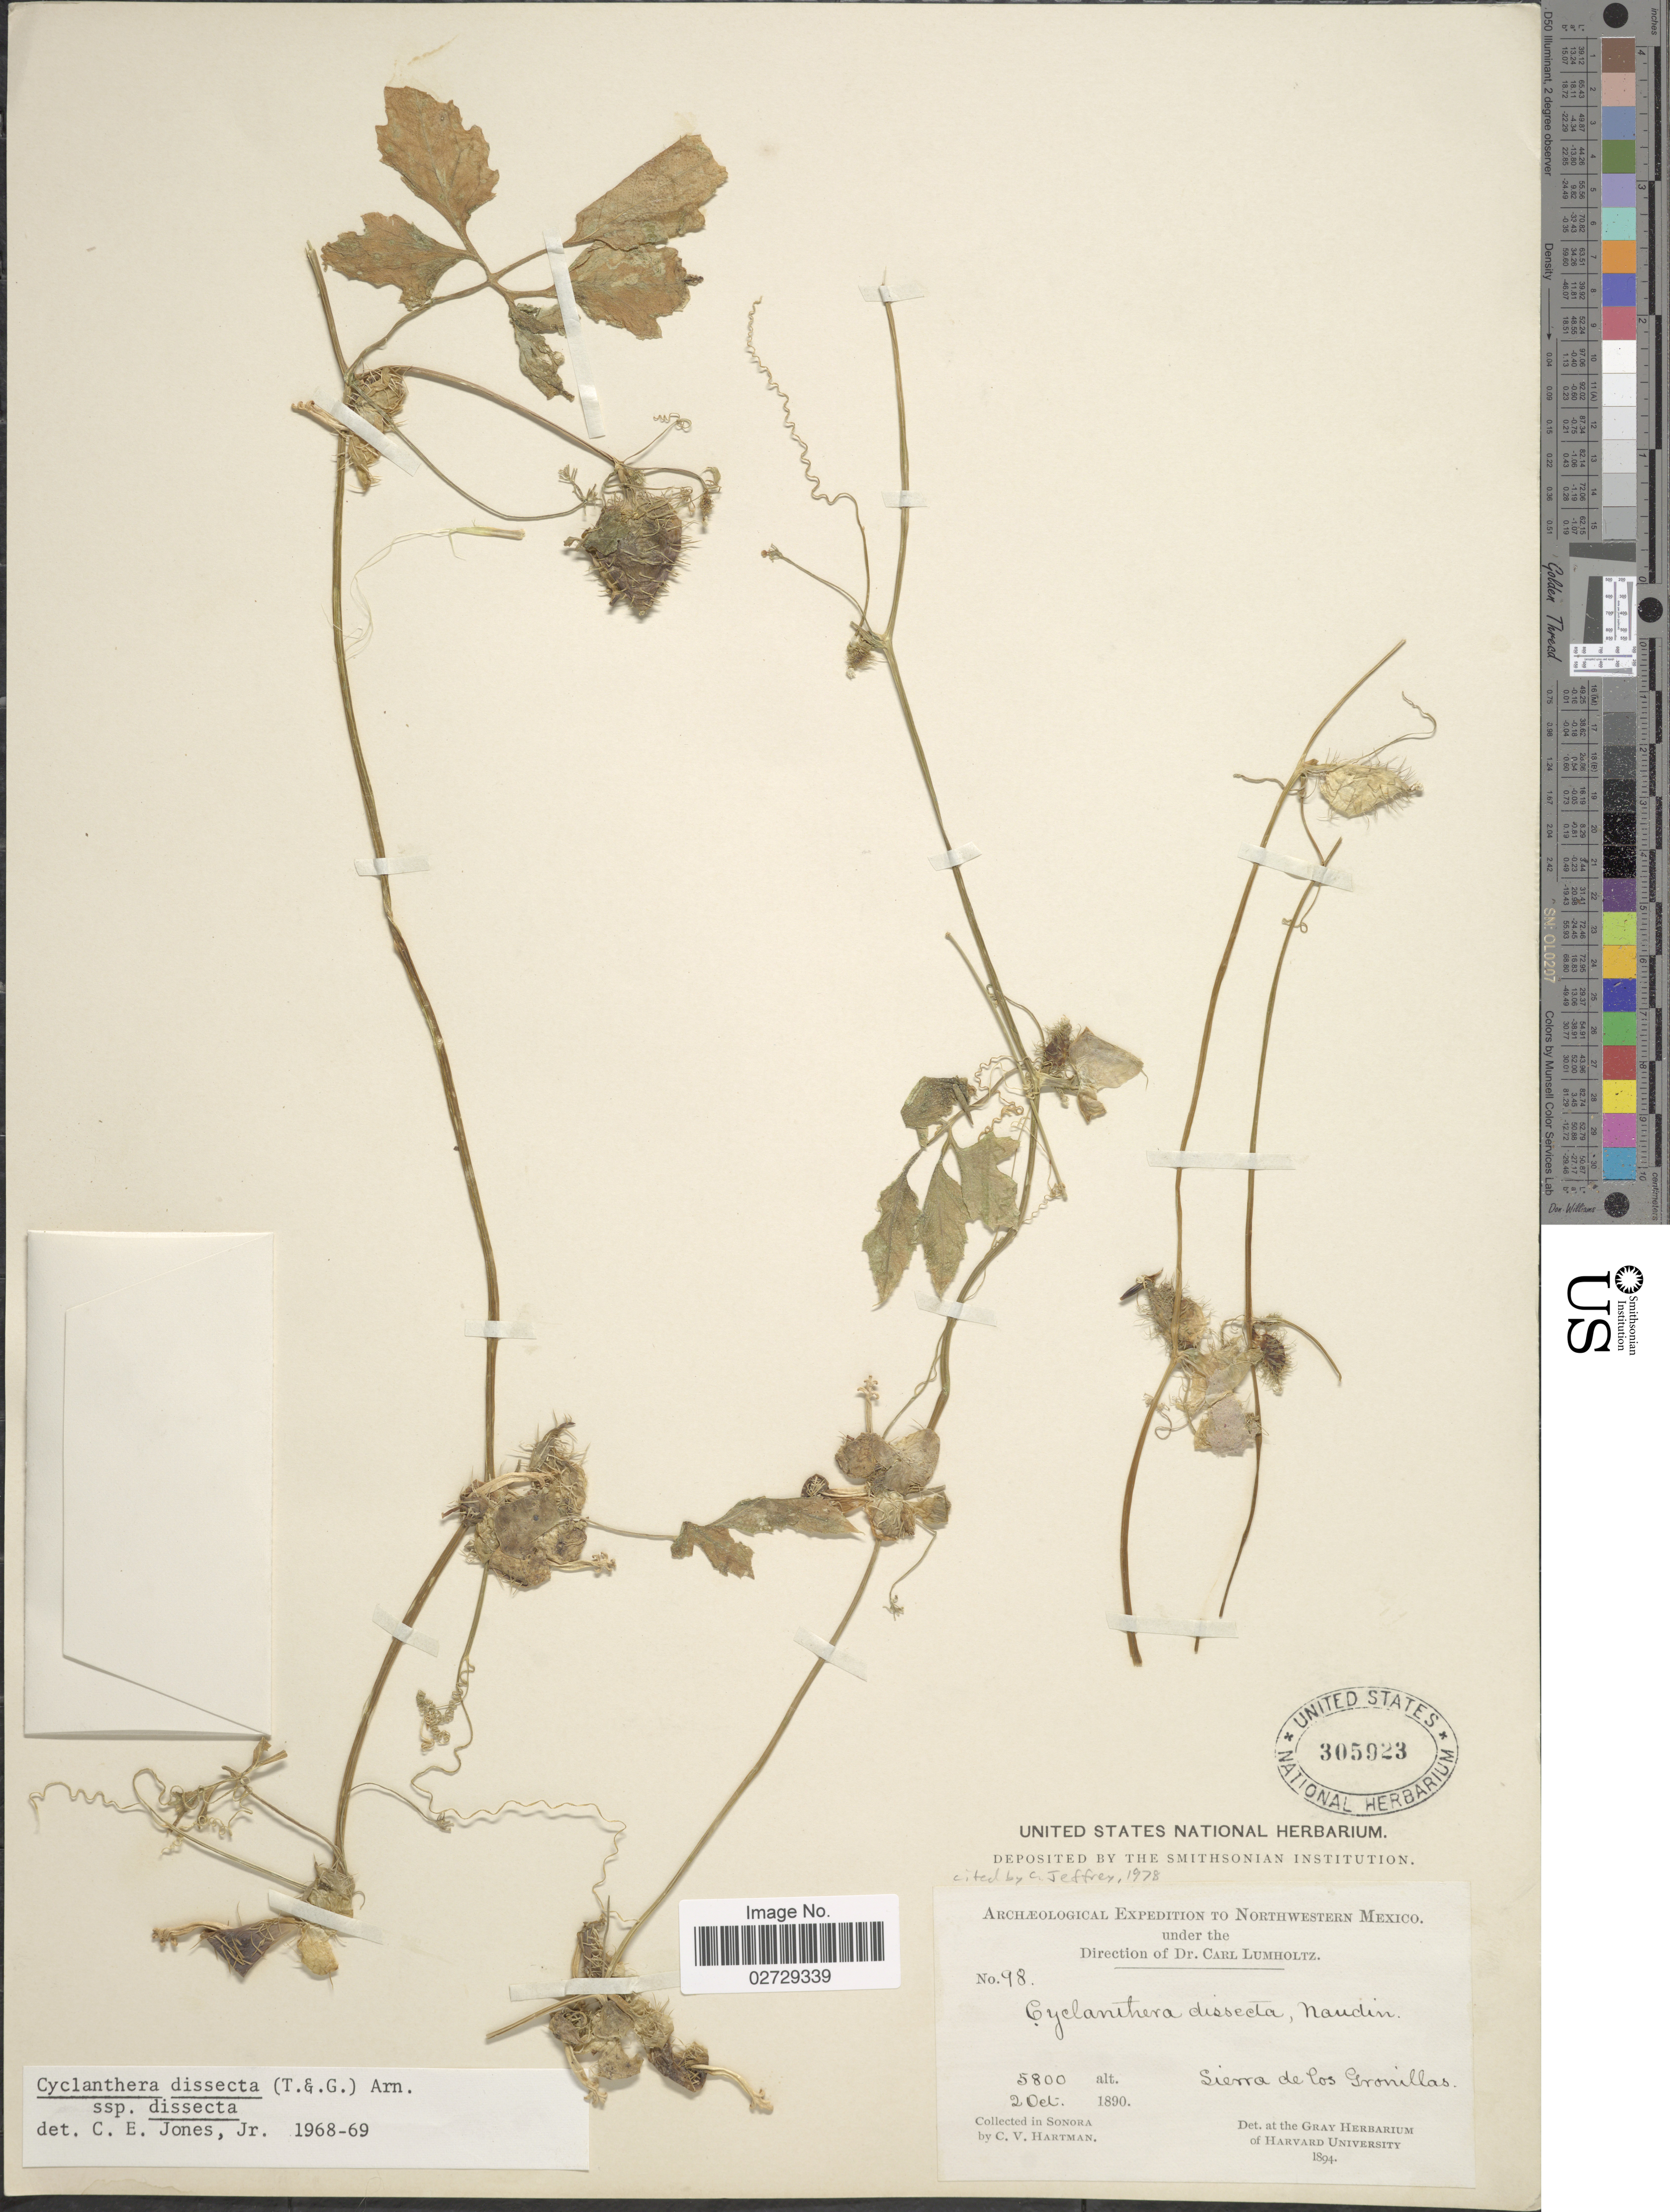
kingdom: Plantae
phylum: Tracheophyta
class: Magnoliopsida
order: Cucurbitales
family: Cucurbitaceae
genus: Cyclanthera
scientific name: Cyclanthera dissecta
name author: (Torr. & A. Gray) Arn.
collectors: C. V. Hartman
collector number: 98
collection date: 1890-10-02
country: Mexico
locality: Northwestern Mexico. Sierra de los Gronillas.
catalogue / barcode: US 305923